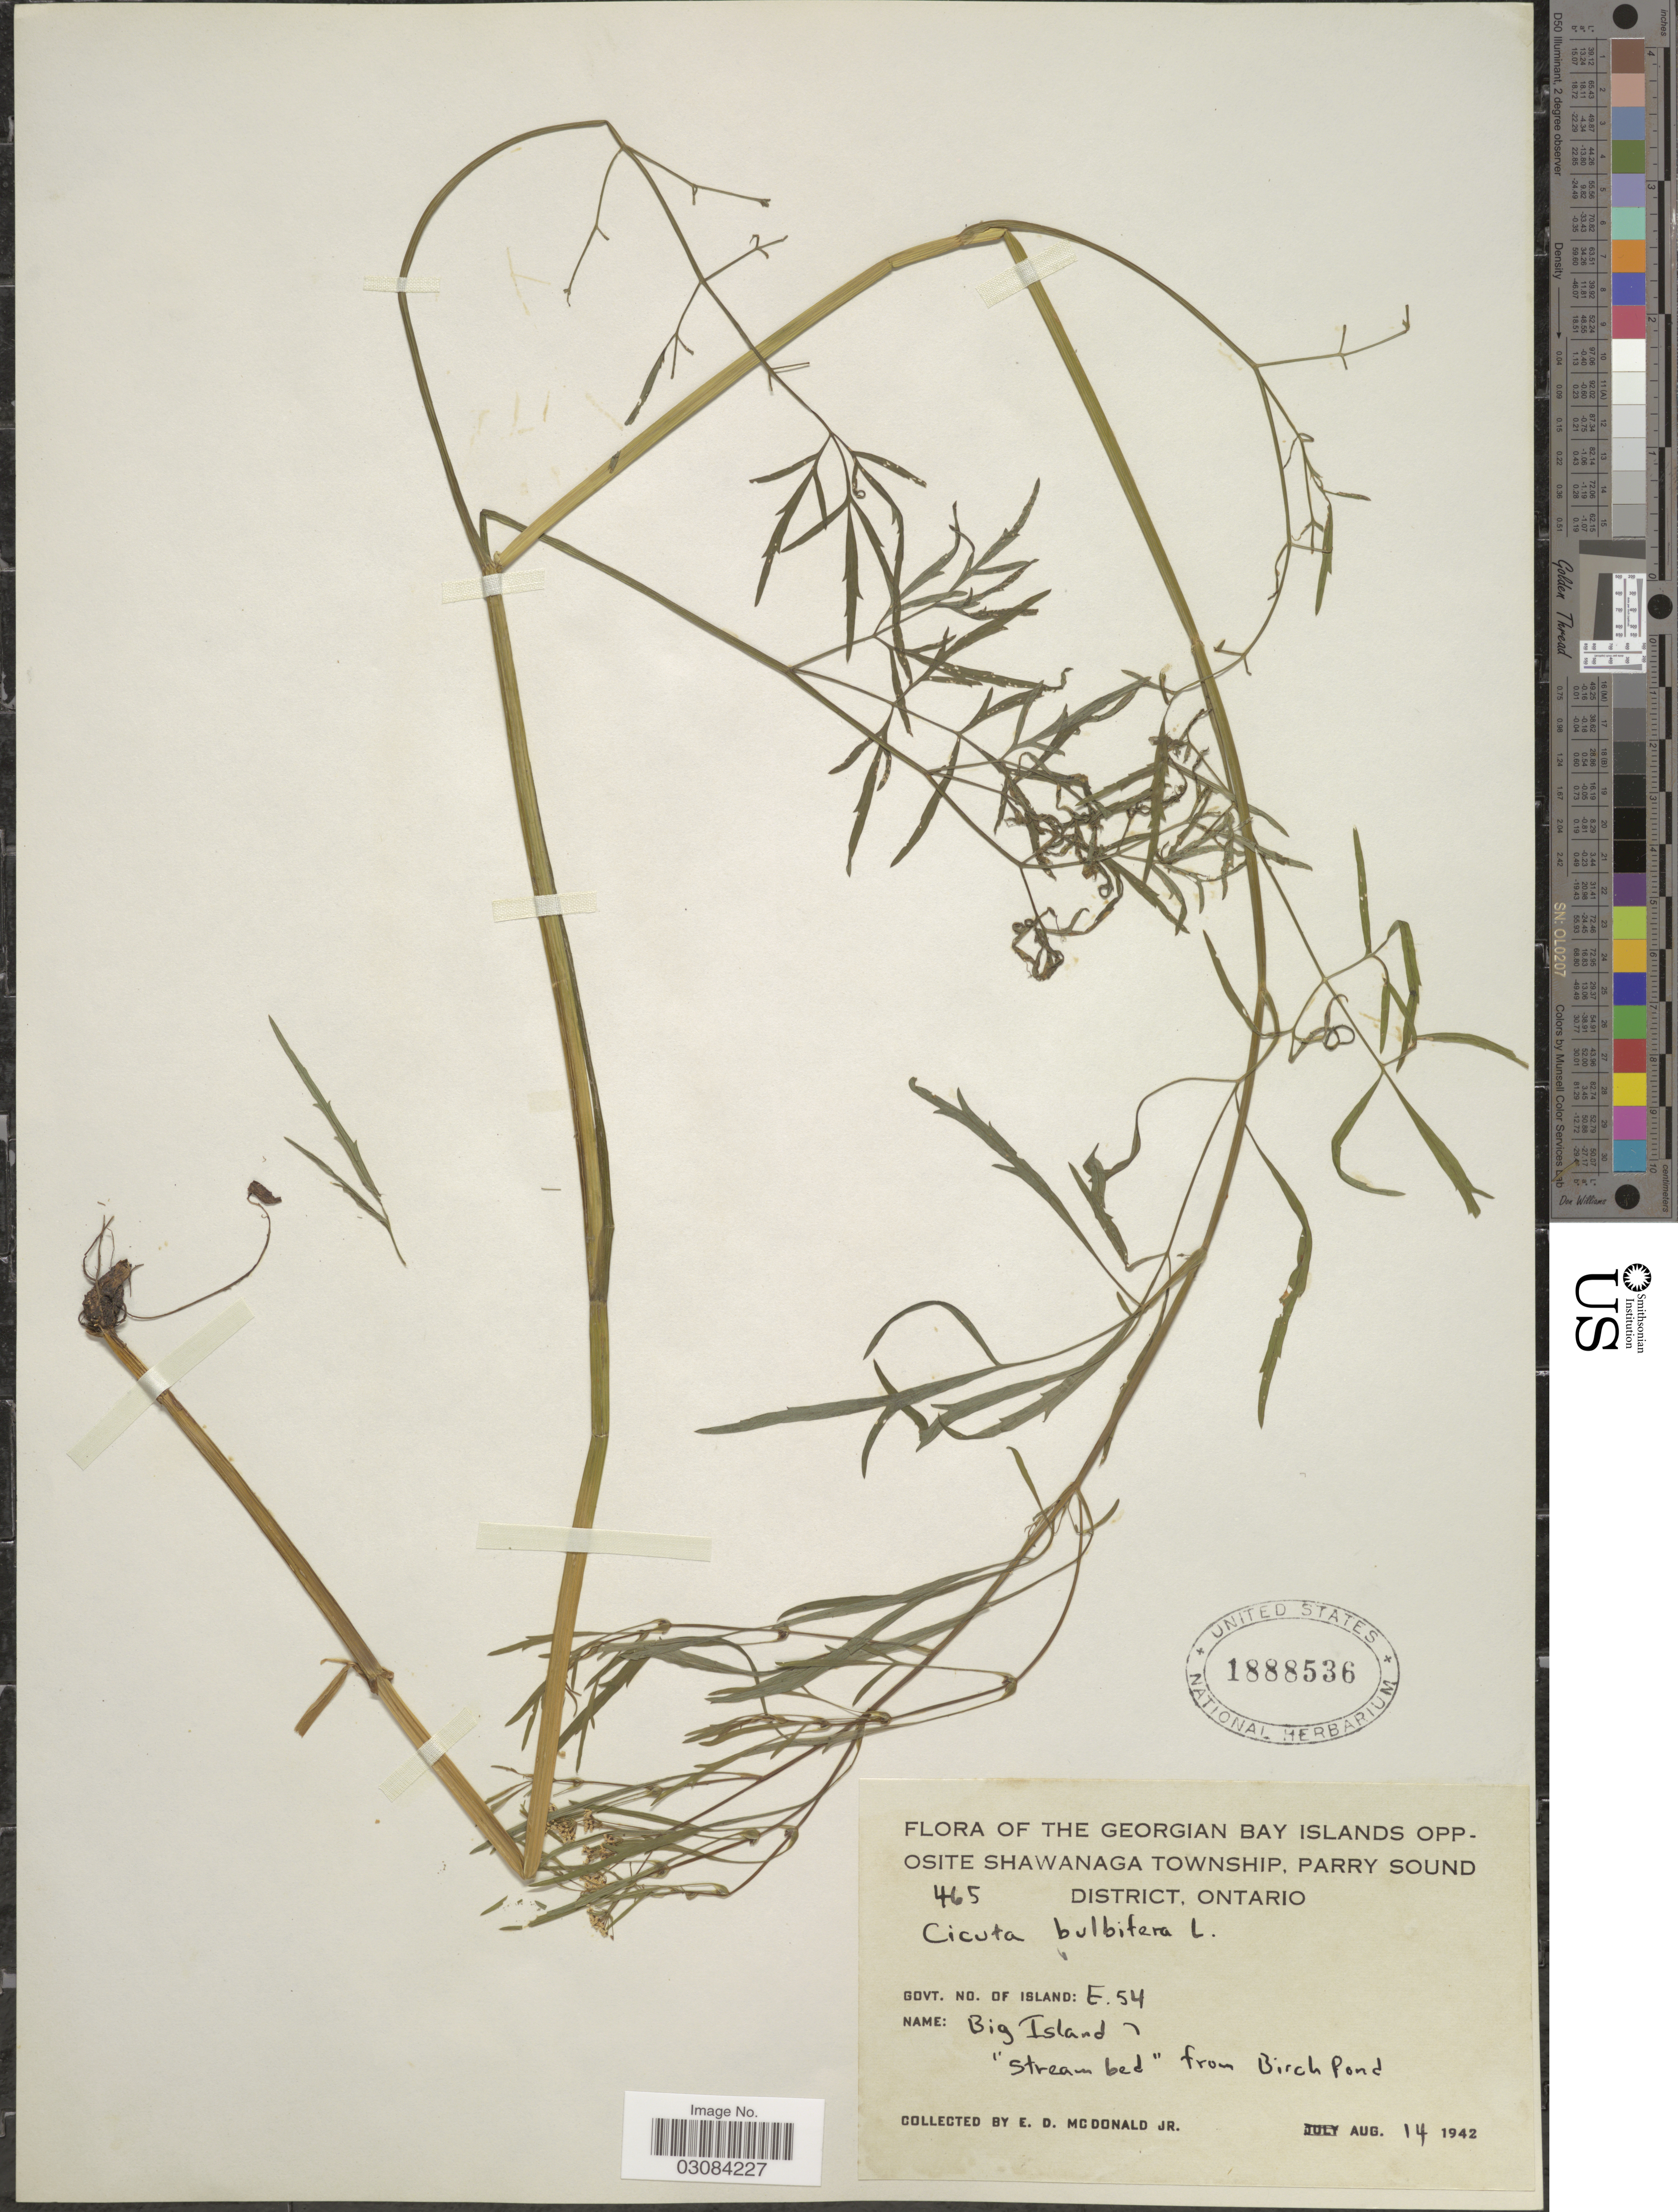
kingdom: Plantae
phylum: Tracheophyta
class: Magnoliopsida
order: Apiales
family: Apiaceae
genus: Cicuta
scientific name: Cicuta bulbifera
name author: L.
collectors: E. D. McDonald Jr.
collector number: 465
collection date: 1942-08-14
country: Canada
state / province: Ontario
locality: Georgian Bay Islands opposite Shawanaga Township, Parry Sound District. Govt. no. of Island: E. 54. Big Island, "Stream bed" from Birch Pond.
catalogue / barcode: US 1888536